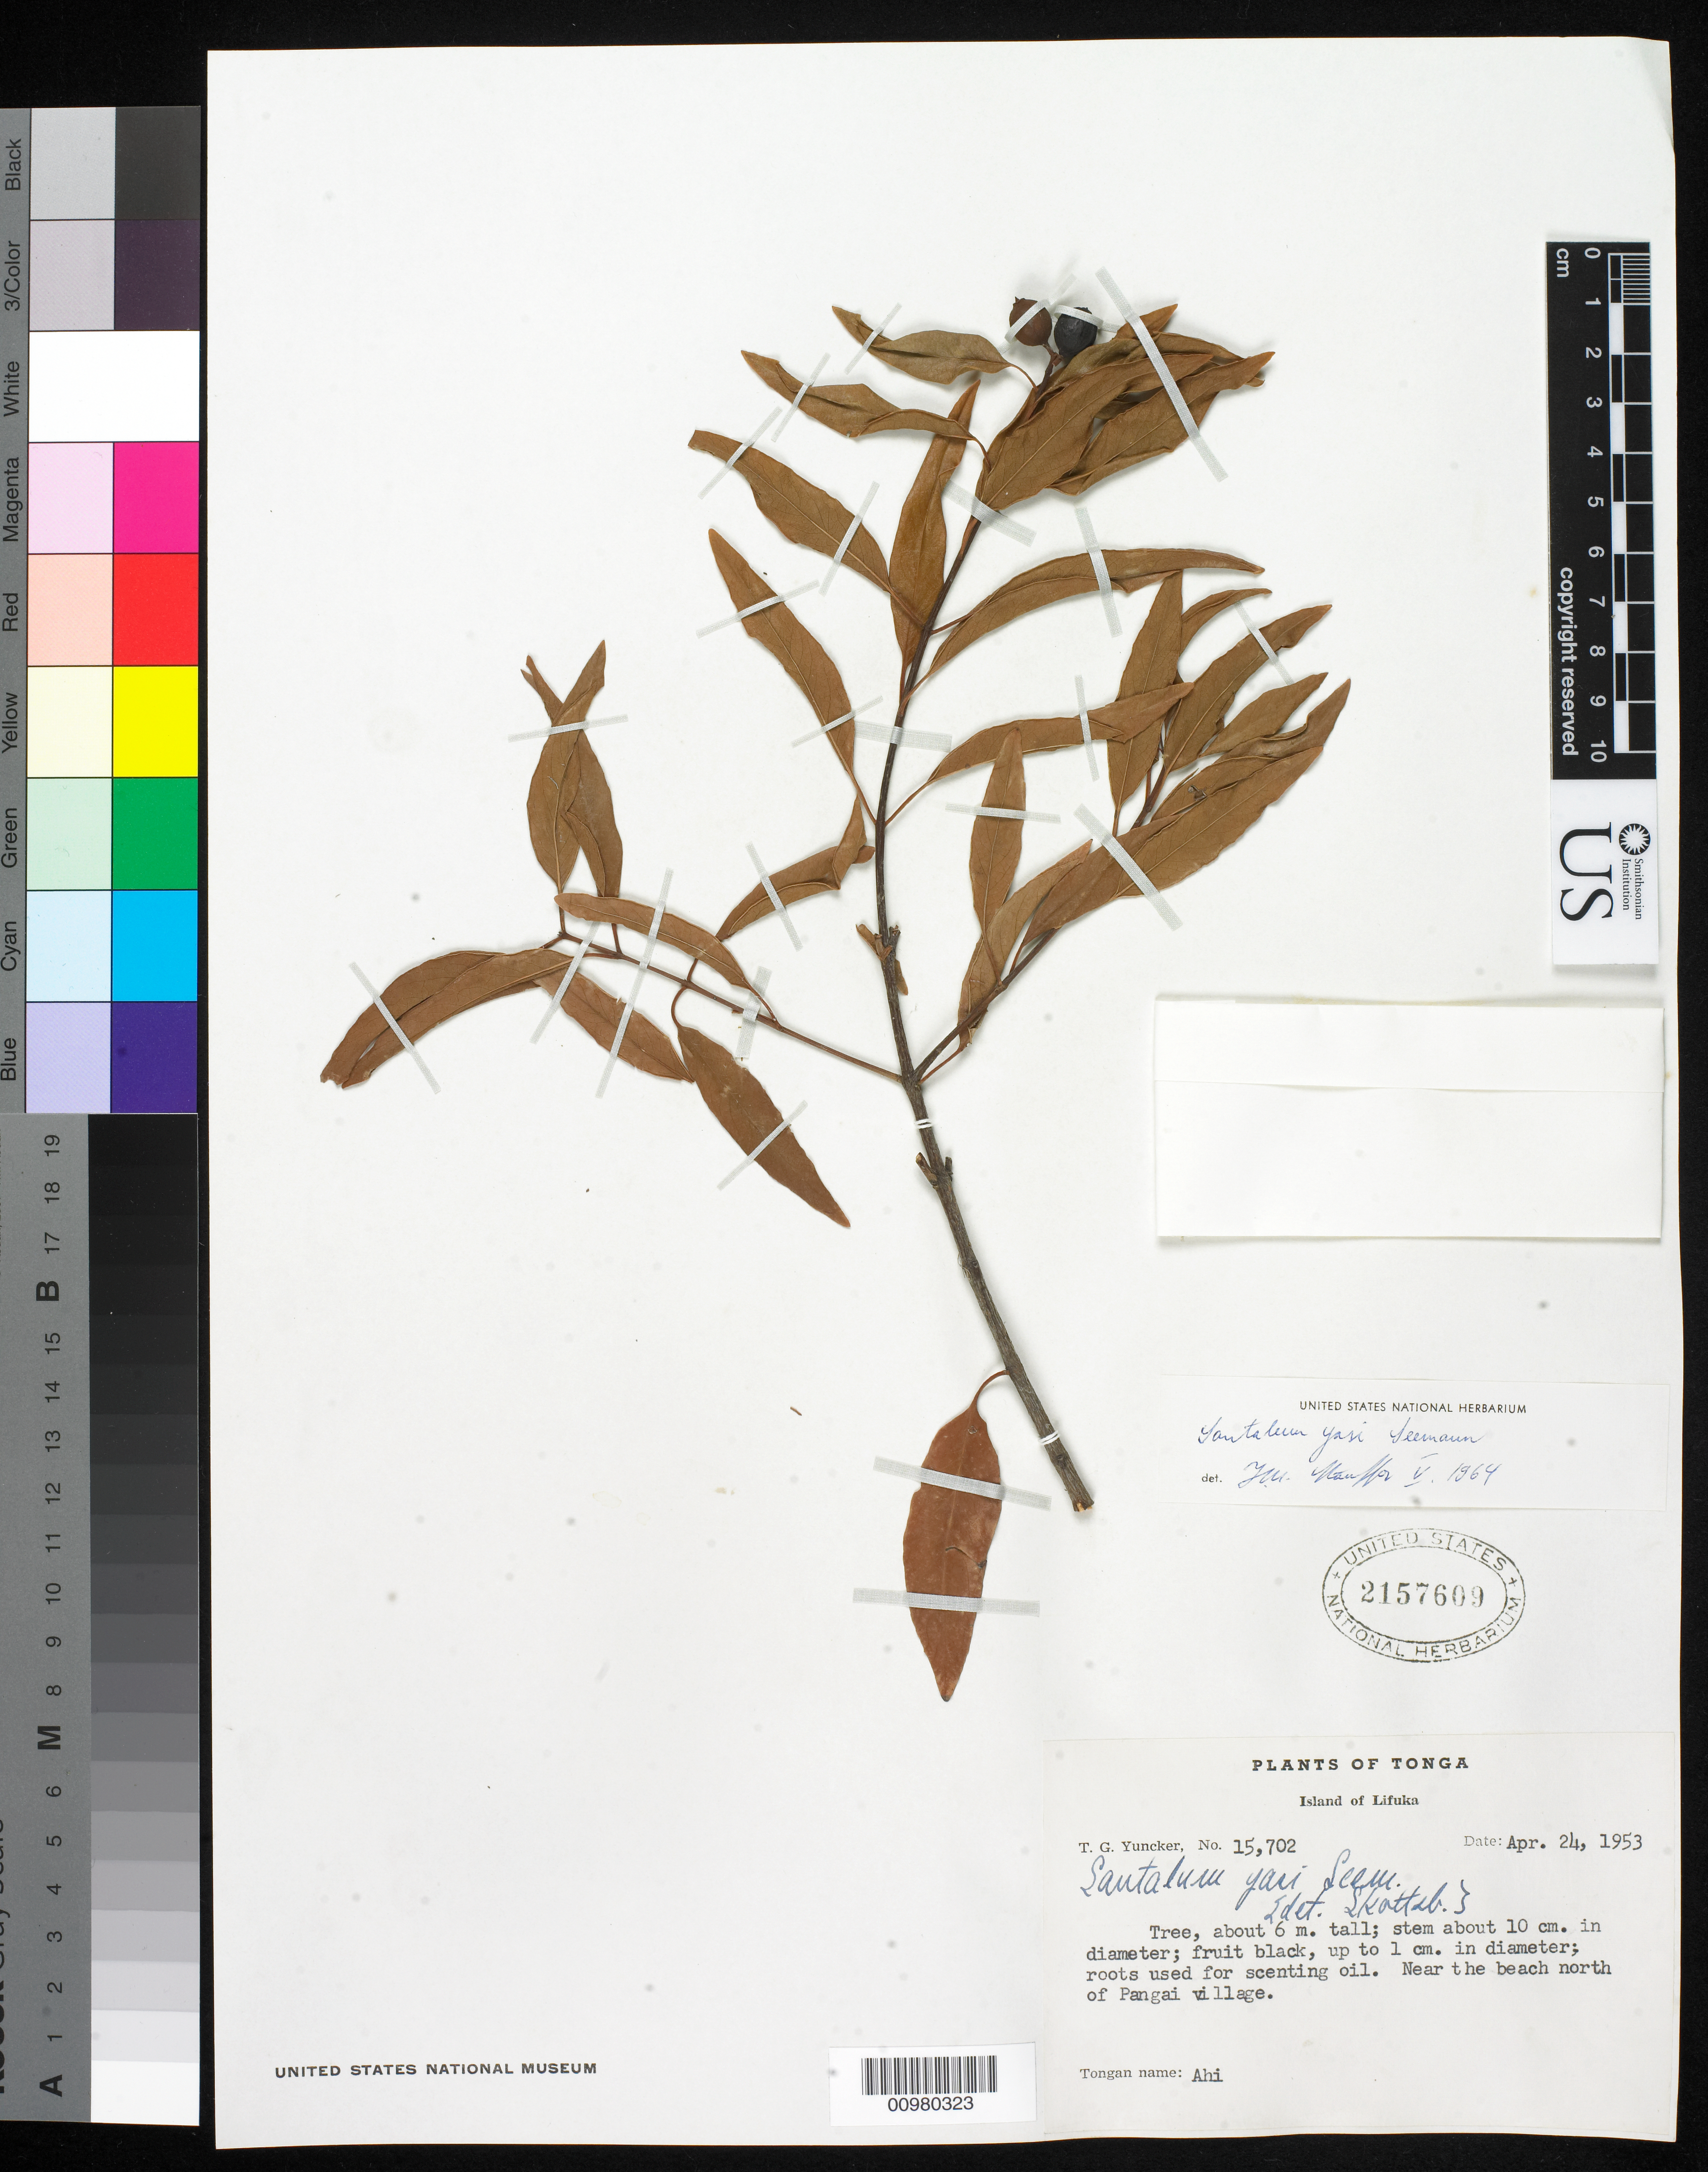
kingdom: Plantae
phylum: Tracheophyta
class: Magnoliopsida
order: Santalales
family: Santalaceae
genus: Santalum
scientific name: Santalum yasi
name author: Seem.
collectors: Rahmat Si Boeea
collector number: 15702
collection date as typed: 04 Nov 1933 to 11 Nov 1933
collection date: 1933-11-04/1933-11-11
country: Indonesia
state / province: Sumatra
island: Sumatra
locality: (East Coast) Subdivision of Toba, District of Toetoepan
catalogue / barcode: US 2157609